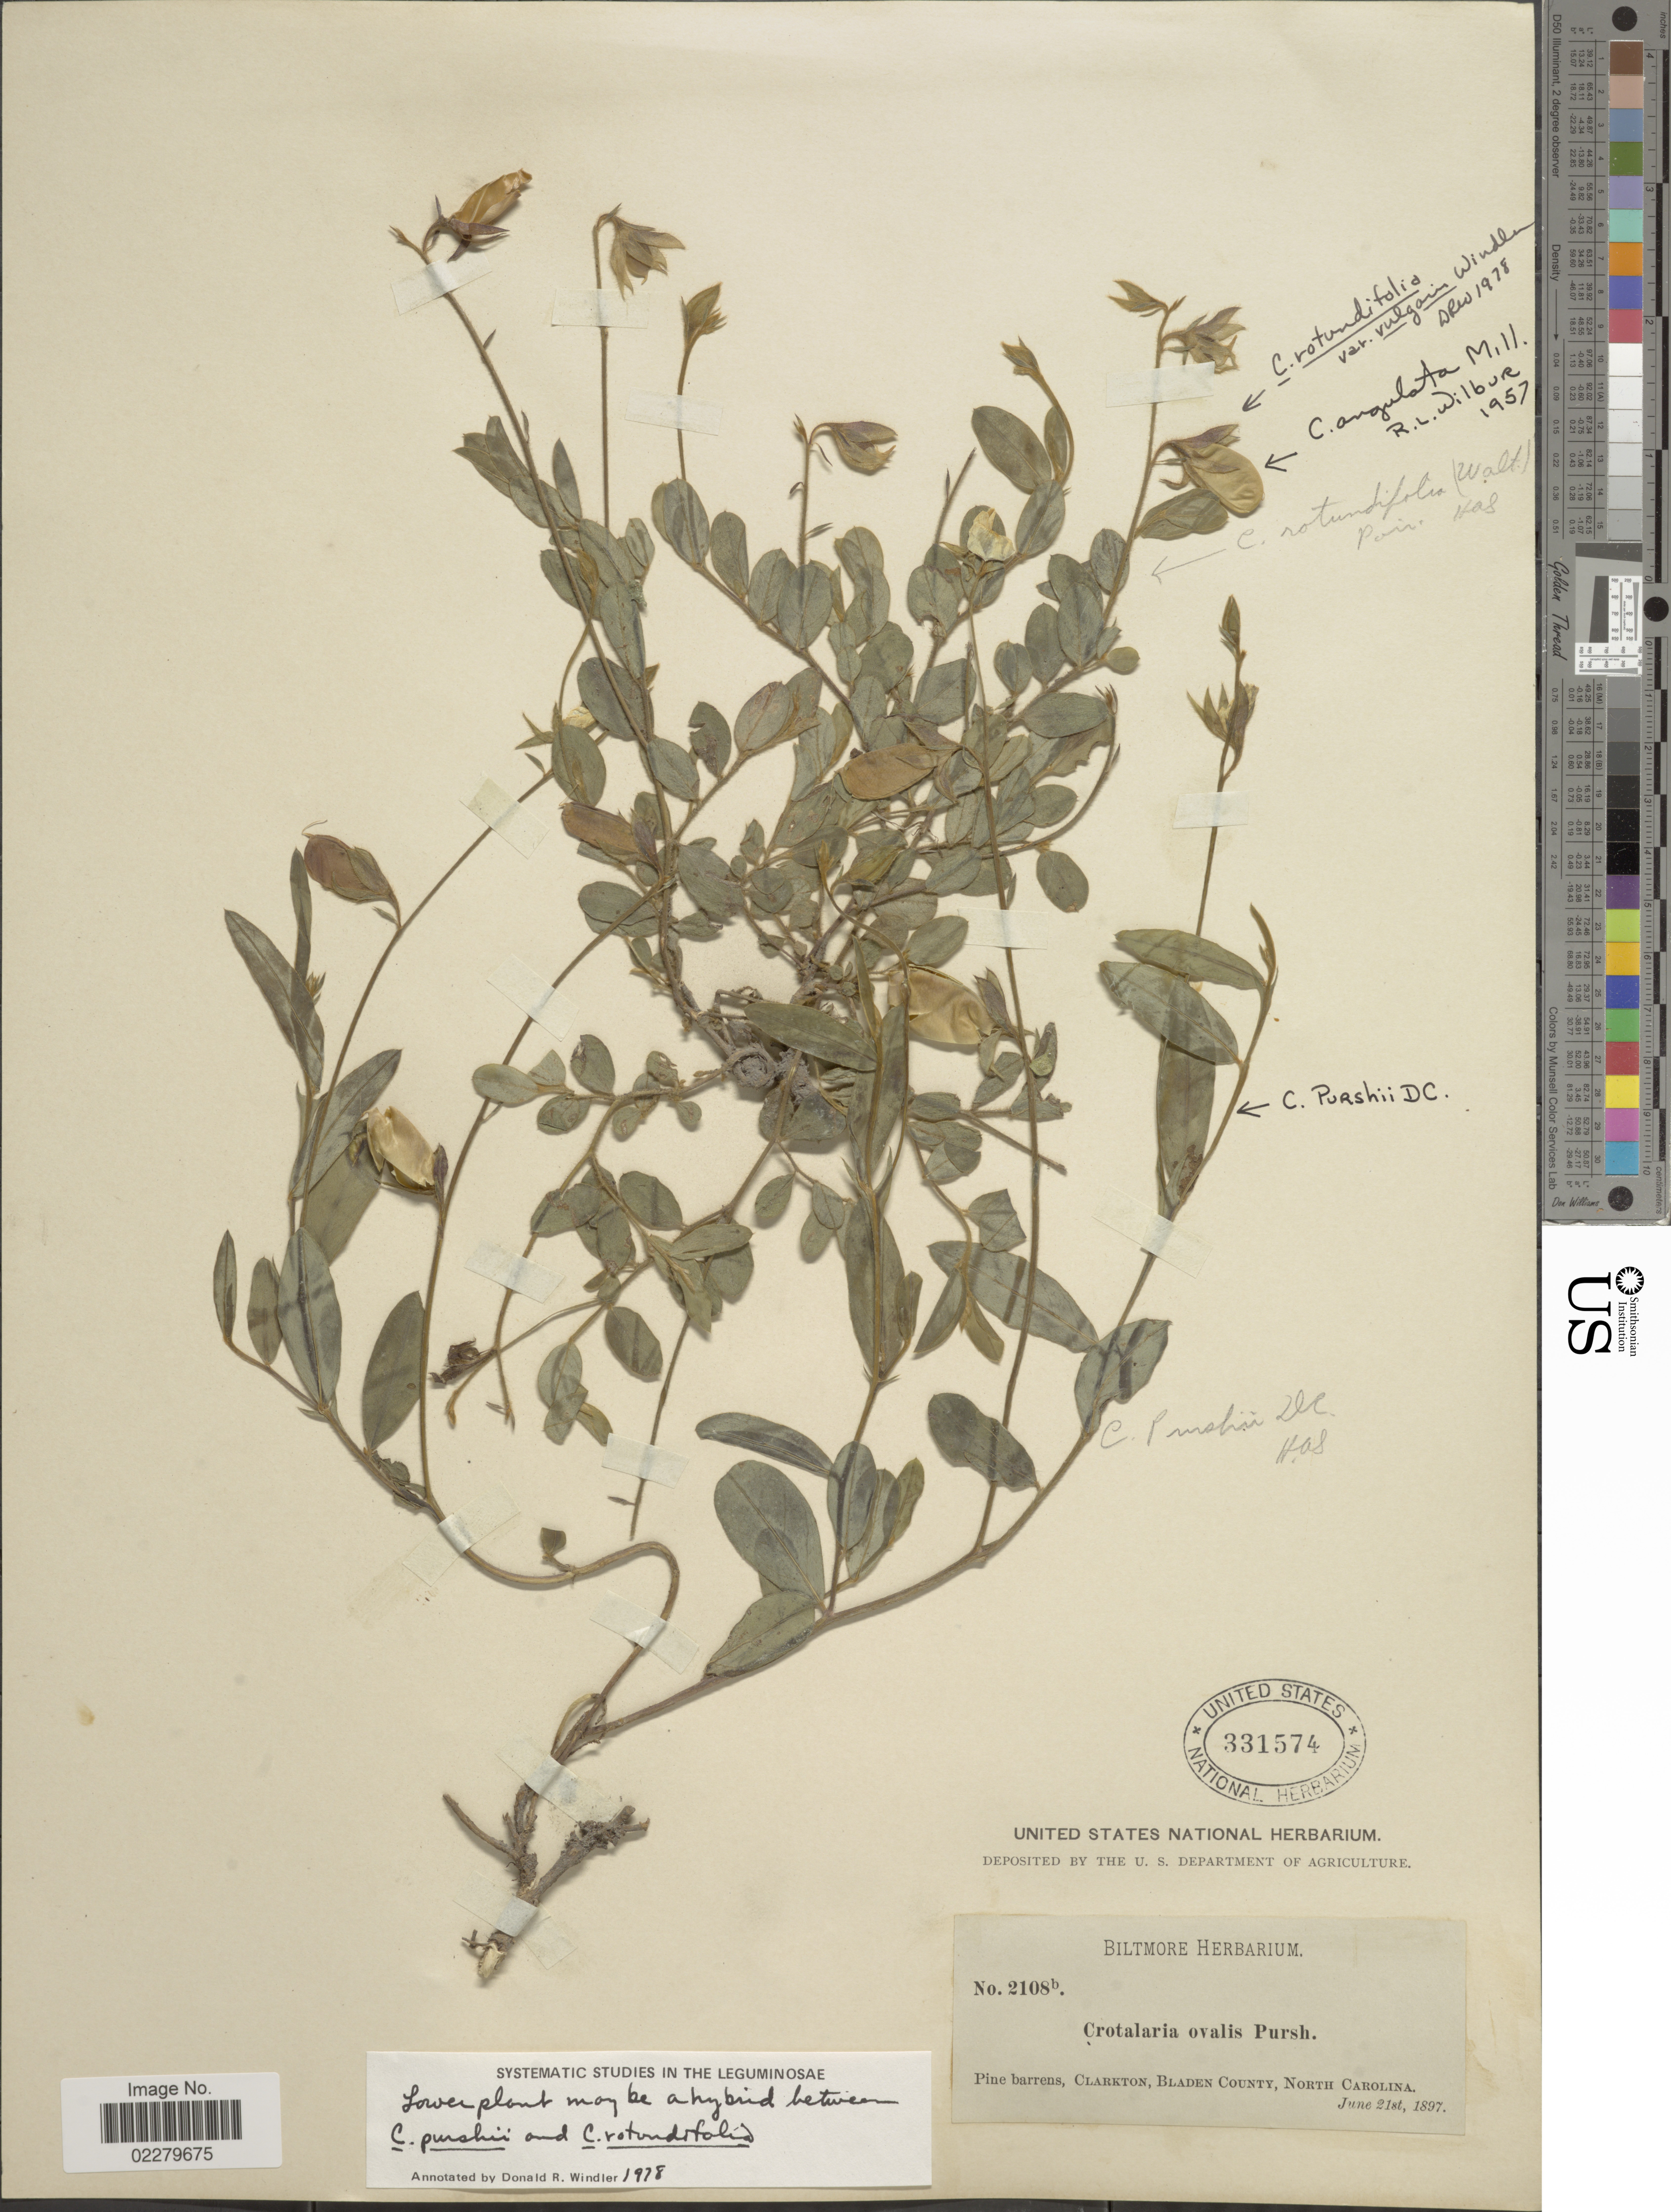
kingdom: Plantae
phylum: Tracheophyta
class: Magnoliopsida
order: Fabales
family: Fabaceae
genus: Crotalaria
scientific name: Crotalaria purshii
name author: DC.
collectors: ex herb. Biltmore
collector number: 2108b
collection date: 1897-06-21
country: United States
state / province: North Carolina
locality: Pine barrens, Clarkton, Bladen County, North Carolina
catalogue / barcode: US 331574